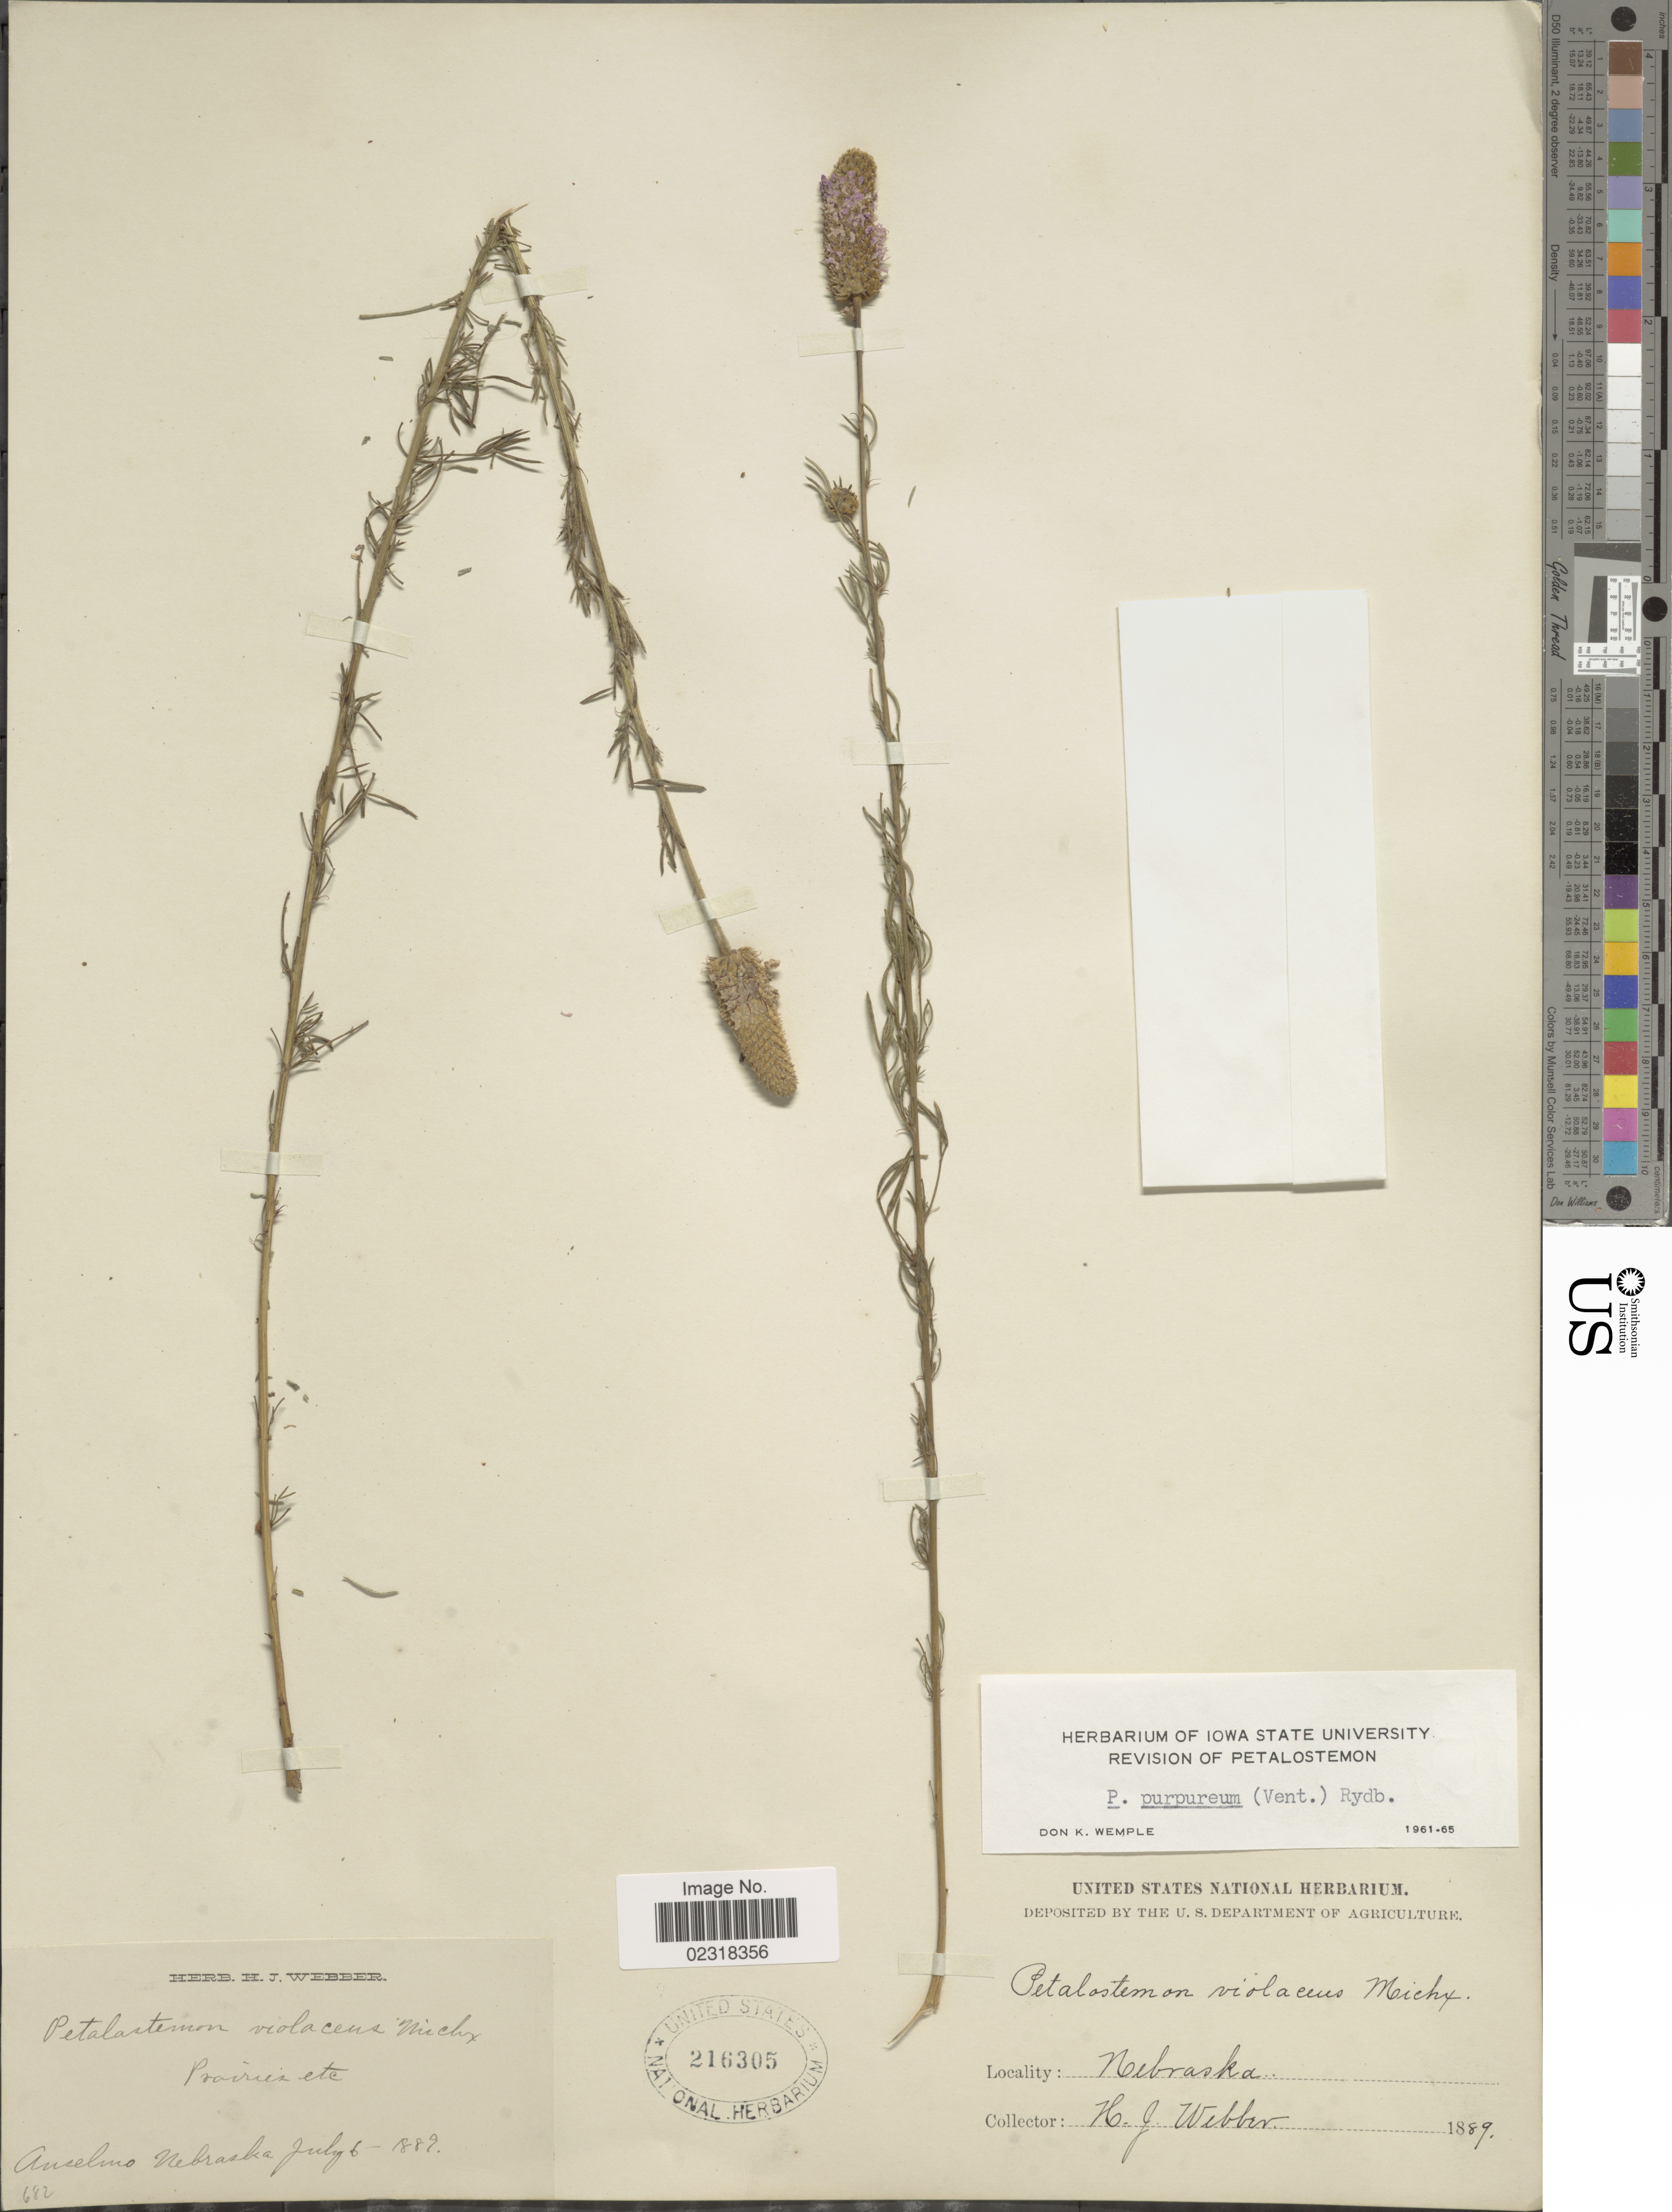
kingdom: Plantae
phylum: Tracheophyta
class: Magnoliopsida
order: Fabales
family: Fabaceae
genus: Dalea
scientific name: Dalea purpurea var. purpurea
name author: Vent.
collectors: H. Webber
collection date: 1889-07-06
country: United States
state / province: Nebraska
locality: Anselmo, Prairie etc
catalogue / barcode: US 216305